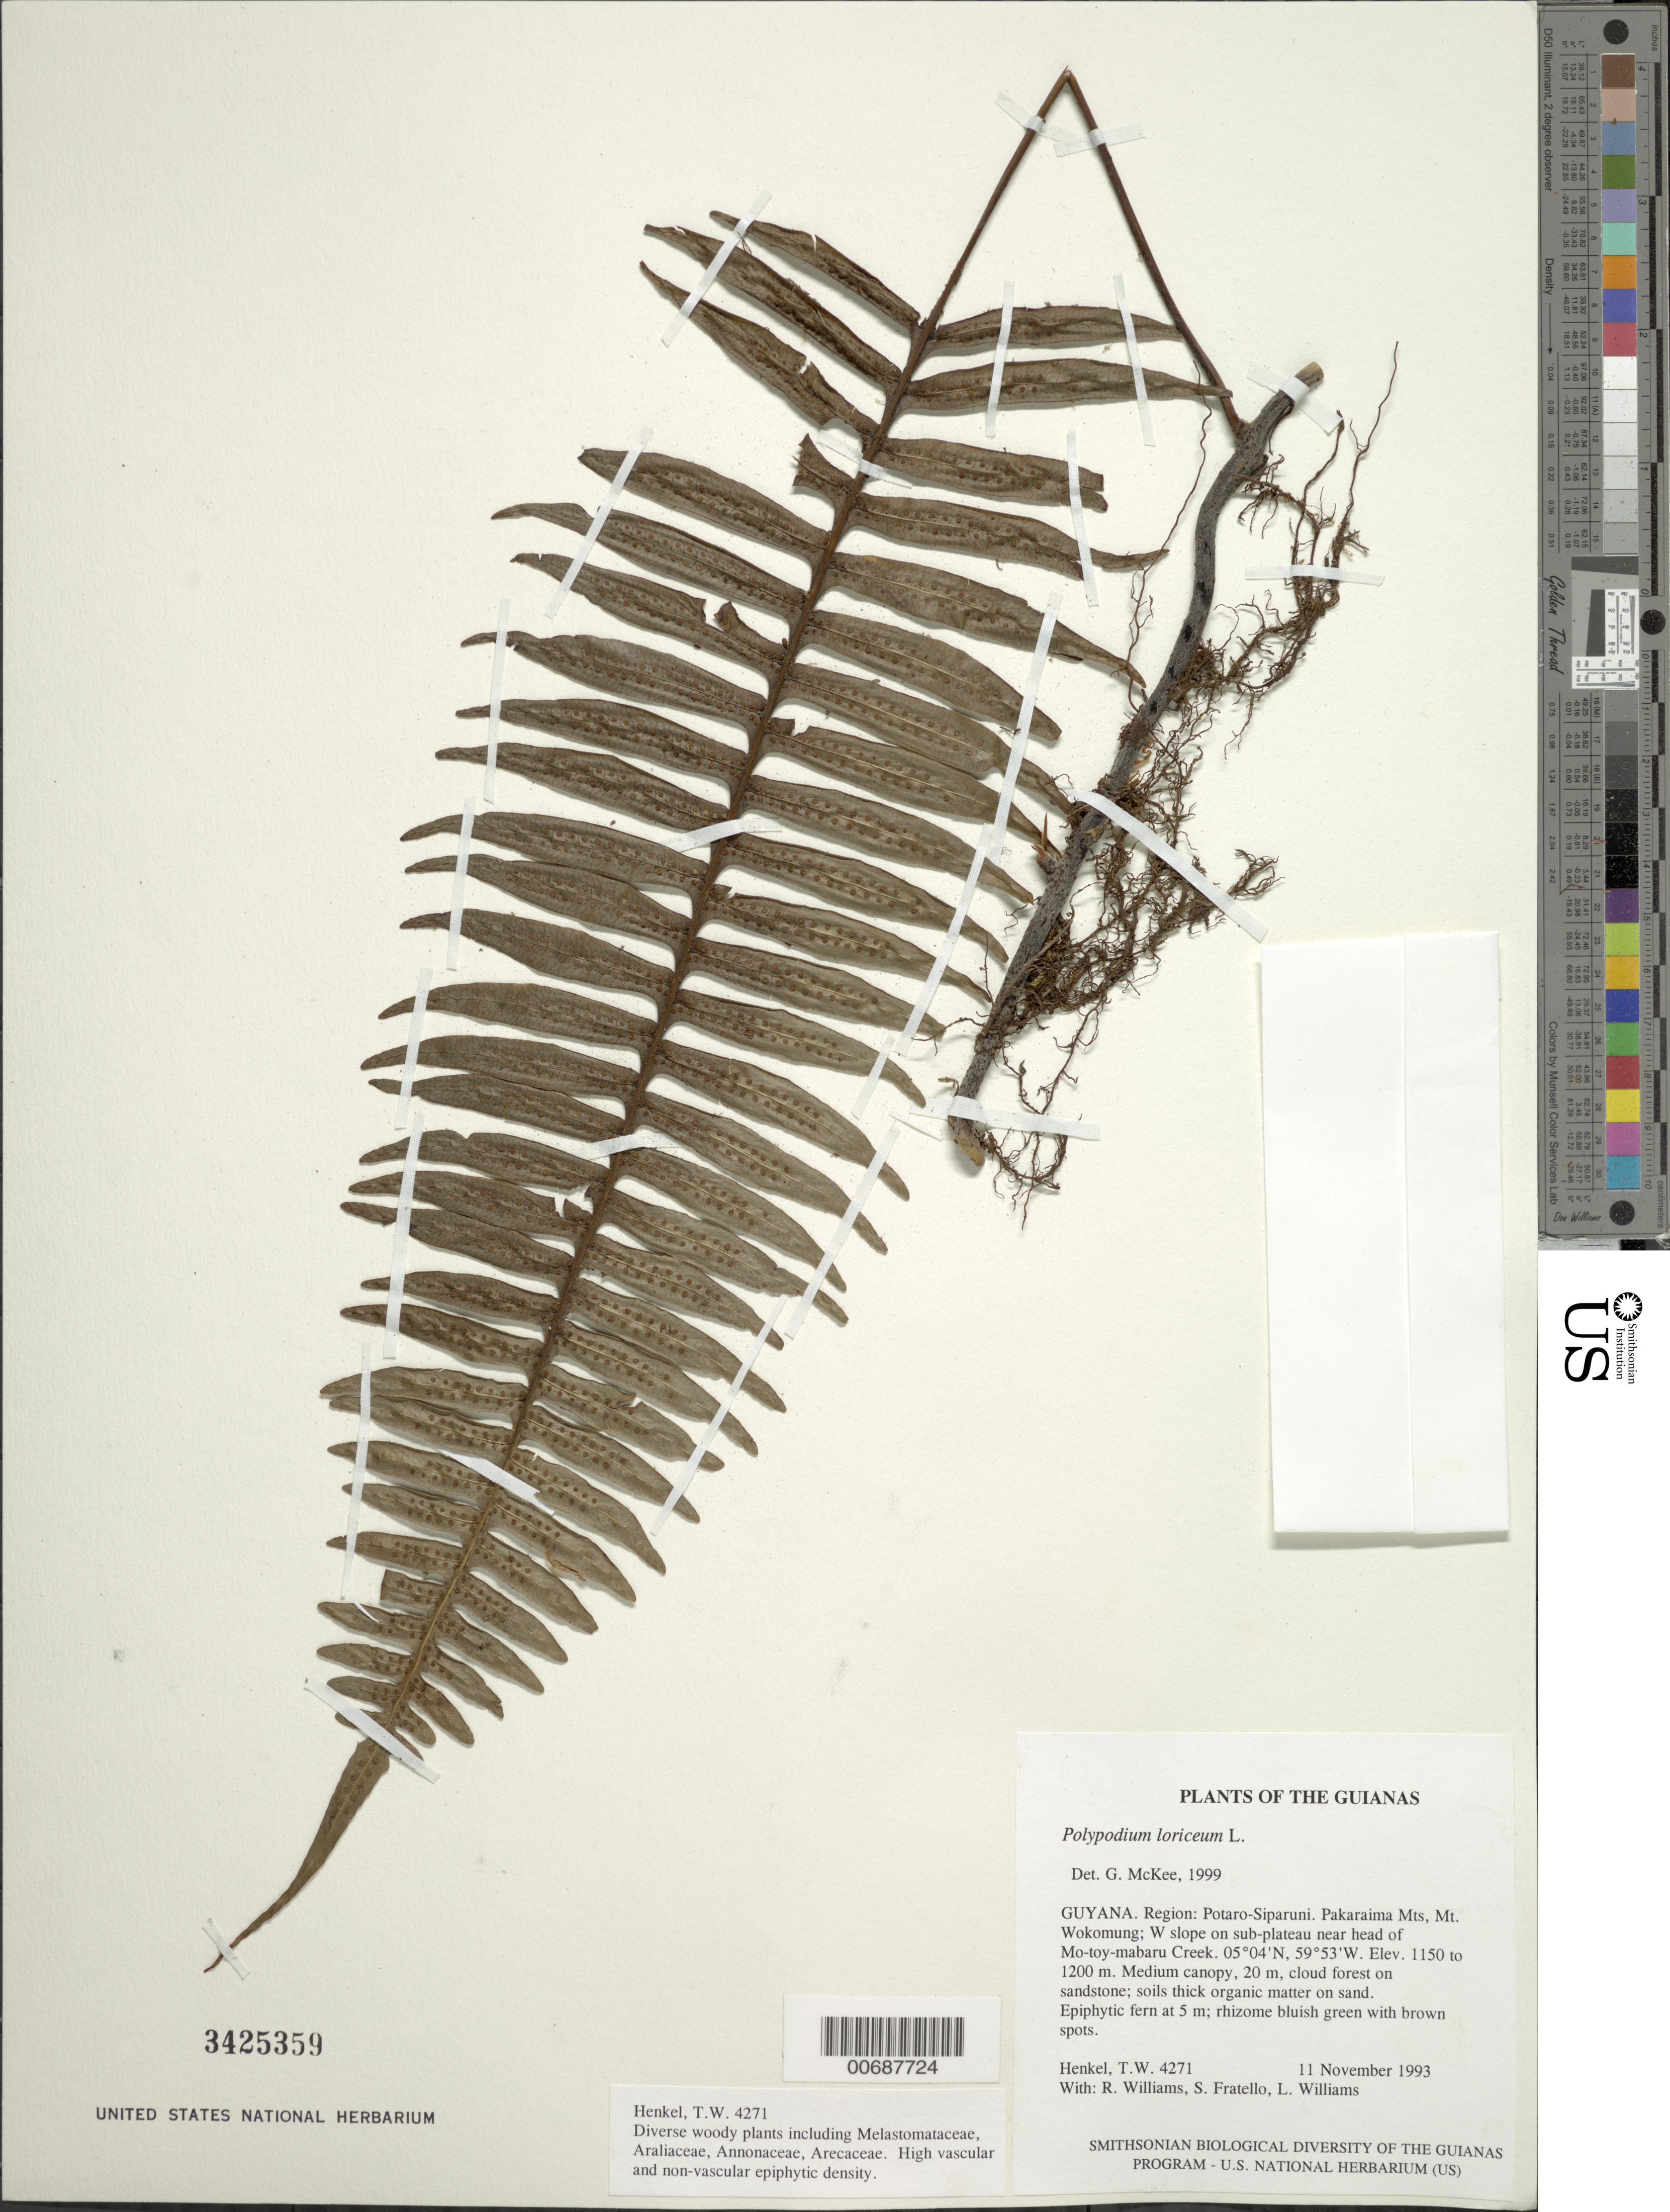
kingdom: Plantae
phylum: Tracheophyta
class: Polypodiopsida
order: Polypodiales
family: Polypodiaceae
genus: Serpocaulon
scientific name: Serpocaulon loriceum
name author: (L.) A.R. Sm.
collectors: T. Henkel, R. Williams, S. Fratello & L. Williams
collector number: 4271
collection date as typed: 11 November 1993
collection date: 1993-11-11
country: Guyana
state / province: Potaro-Siparuni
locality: Pakaraima Mts, Mt. Wokomung; W slope on sub-plateau near head of Mo-toy-mabaru Creek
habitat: Medium canopy, 20 m, cloud forest on sandstone; soils thick organic matter on sand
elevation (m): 1150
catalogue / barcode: US 3425359